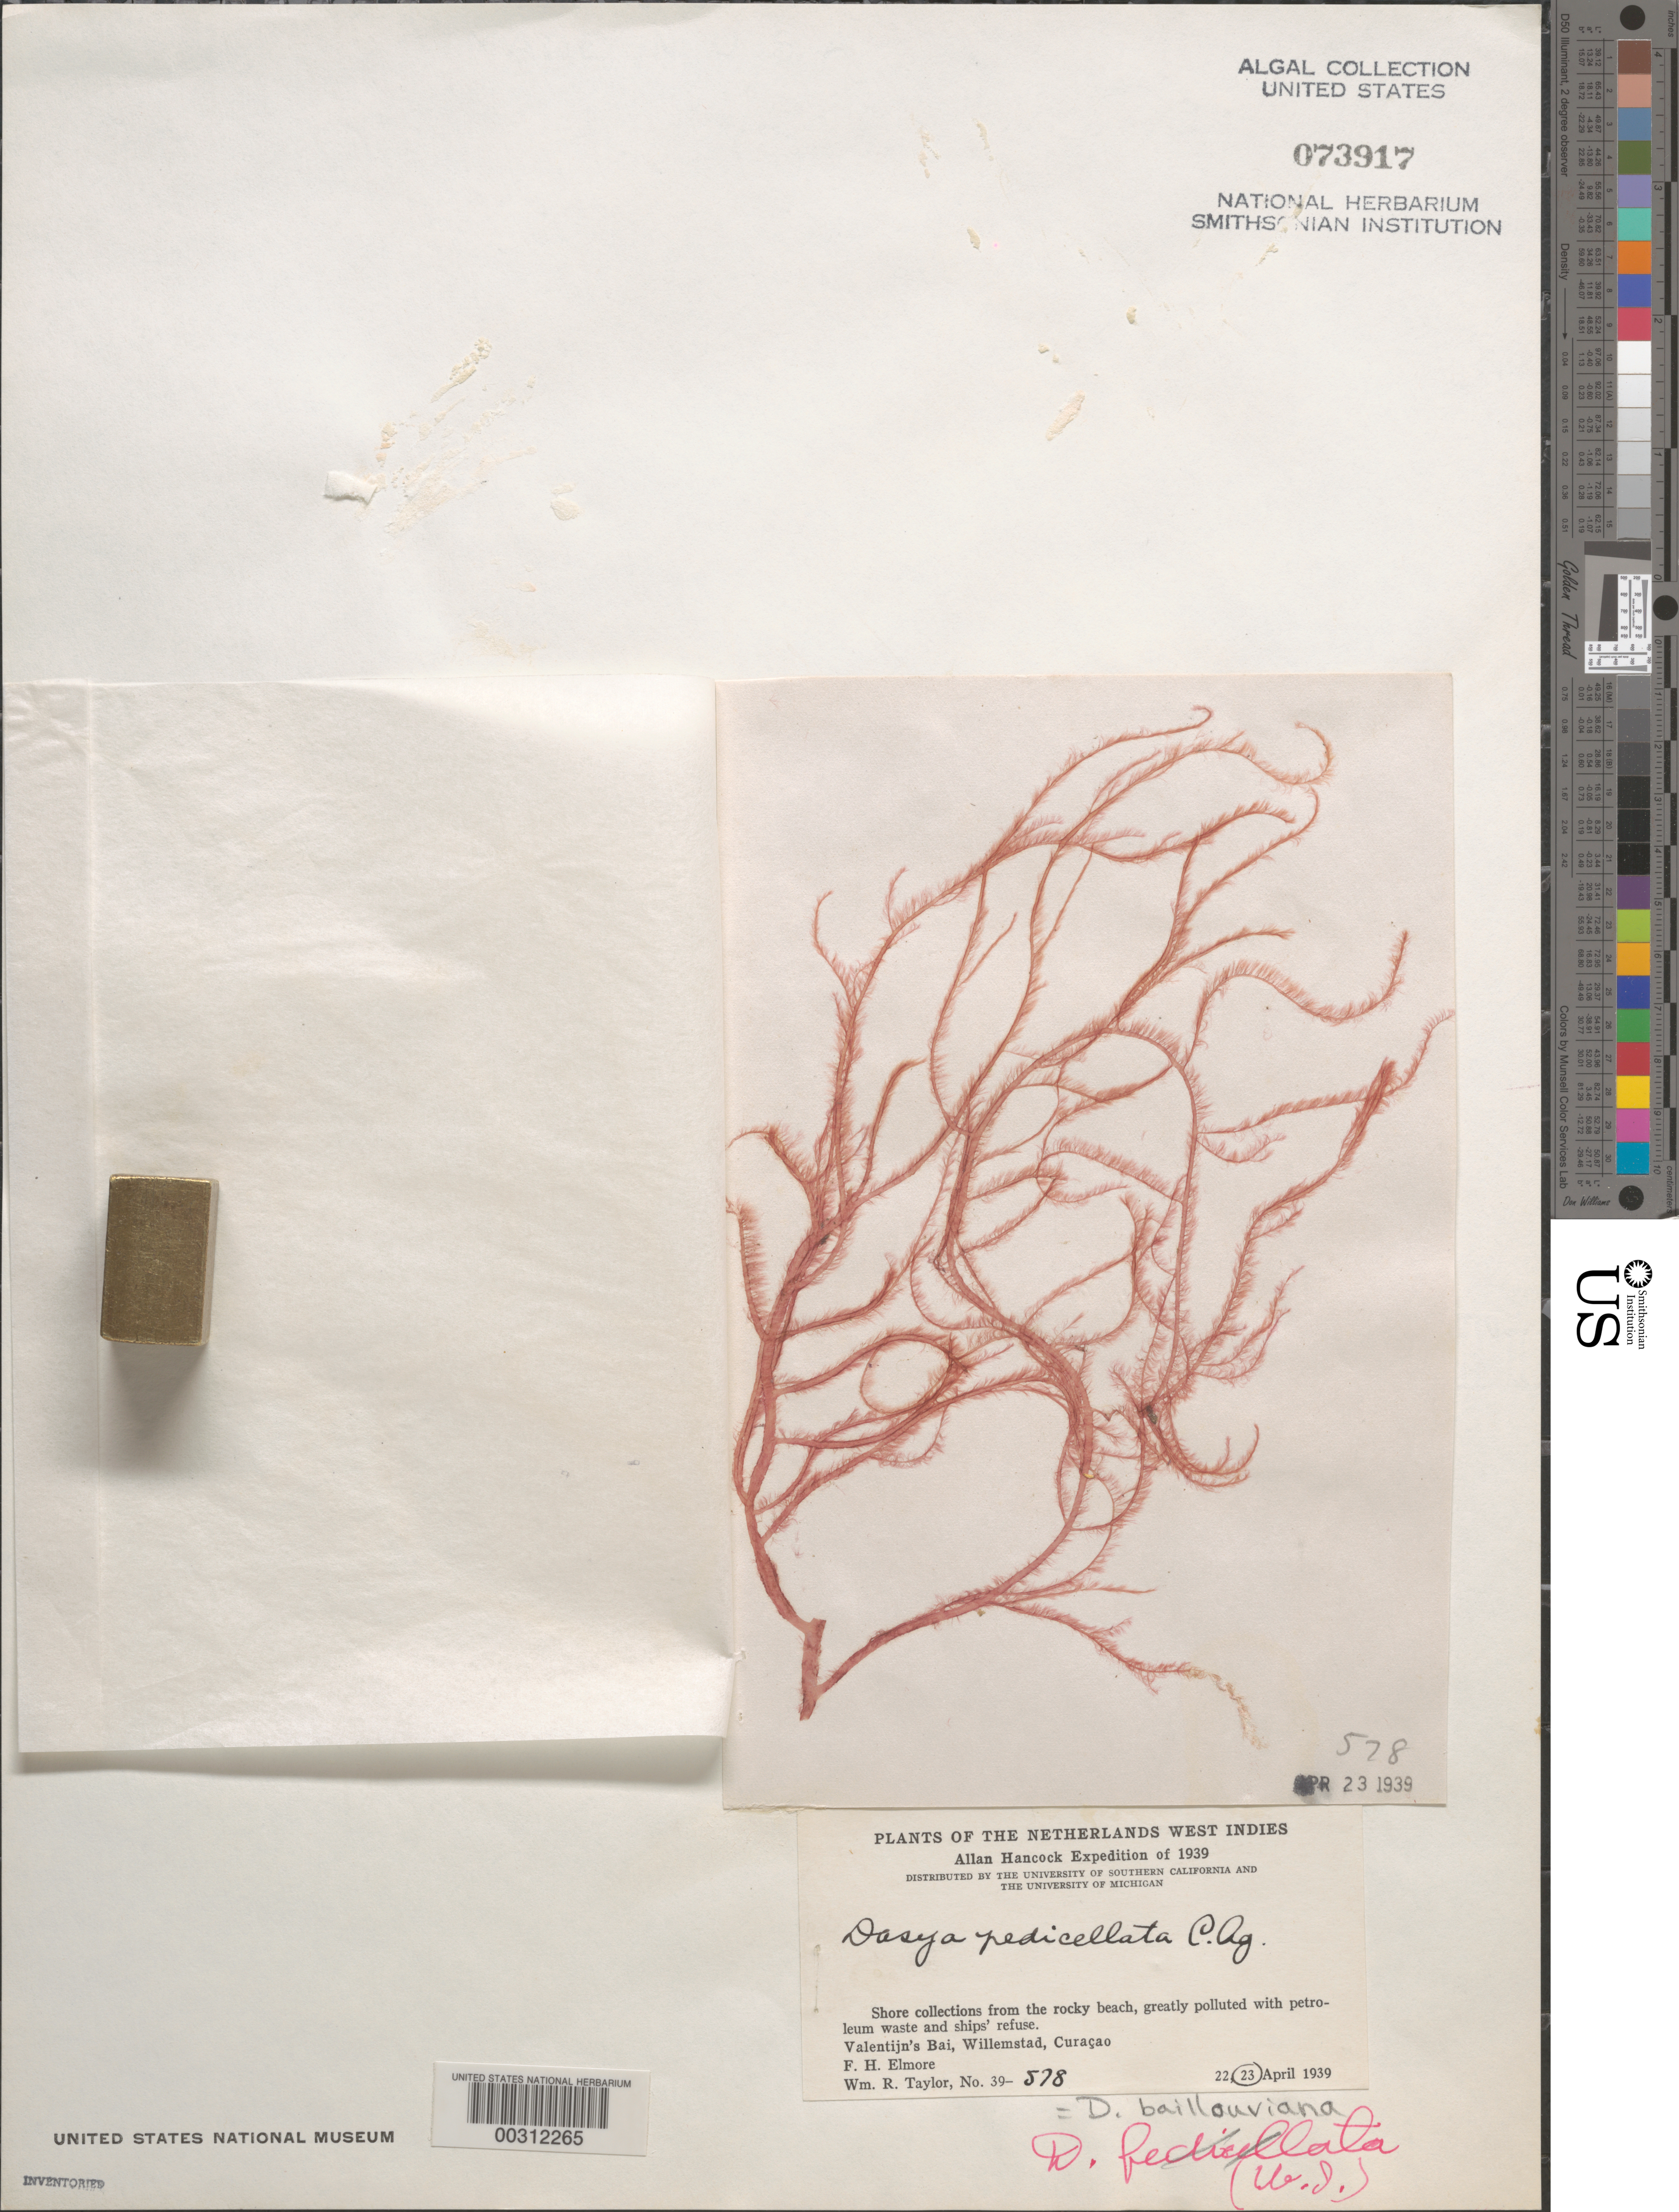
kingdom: Plantae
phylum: Rhodophyta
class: Florideophyceae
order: Ceramiales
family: Dasyaceae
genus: Dasya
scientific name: Dasya pedicellata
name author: (C. Agardh) C. Agardh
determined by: Algae name updating Project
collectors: F. H. Elmore & W. R. Taylor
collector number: WRT 39-578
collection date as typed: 23 Apr 1939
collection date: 1939-04-23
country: Curaçao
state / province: ABC Islands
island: Curaçao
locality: Valentijn's Bai, Willemstad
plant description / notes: Allan Hancock Expedition of 1939, as Dasya pedicellata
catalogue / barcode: US 73917